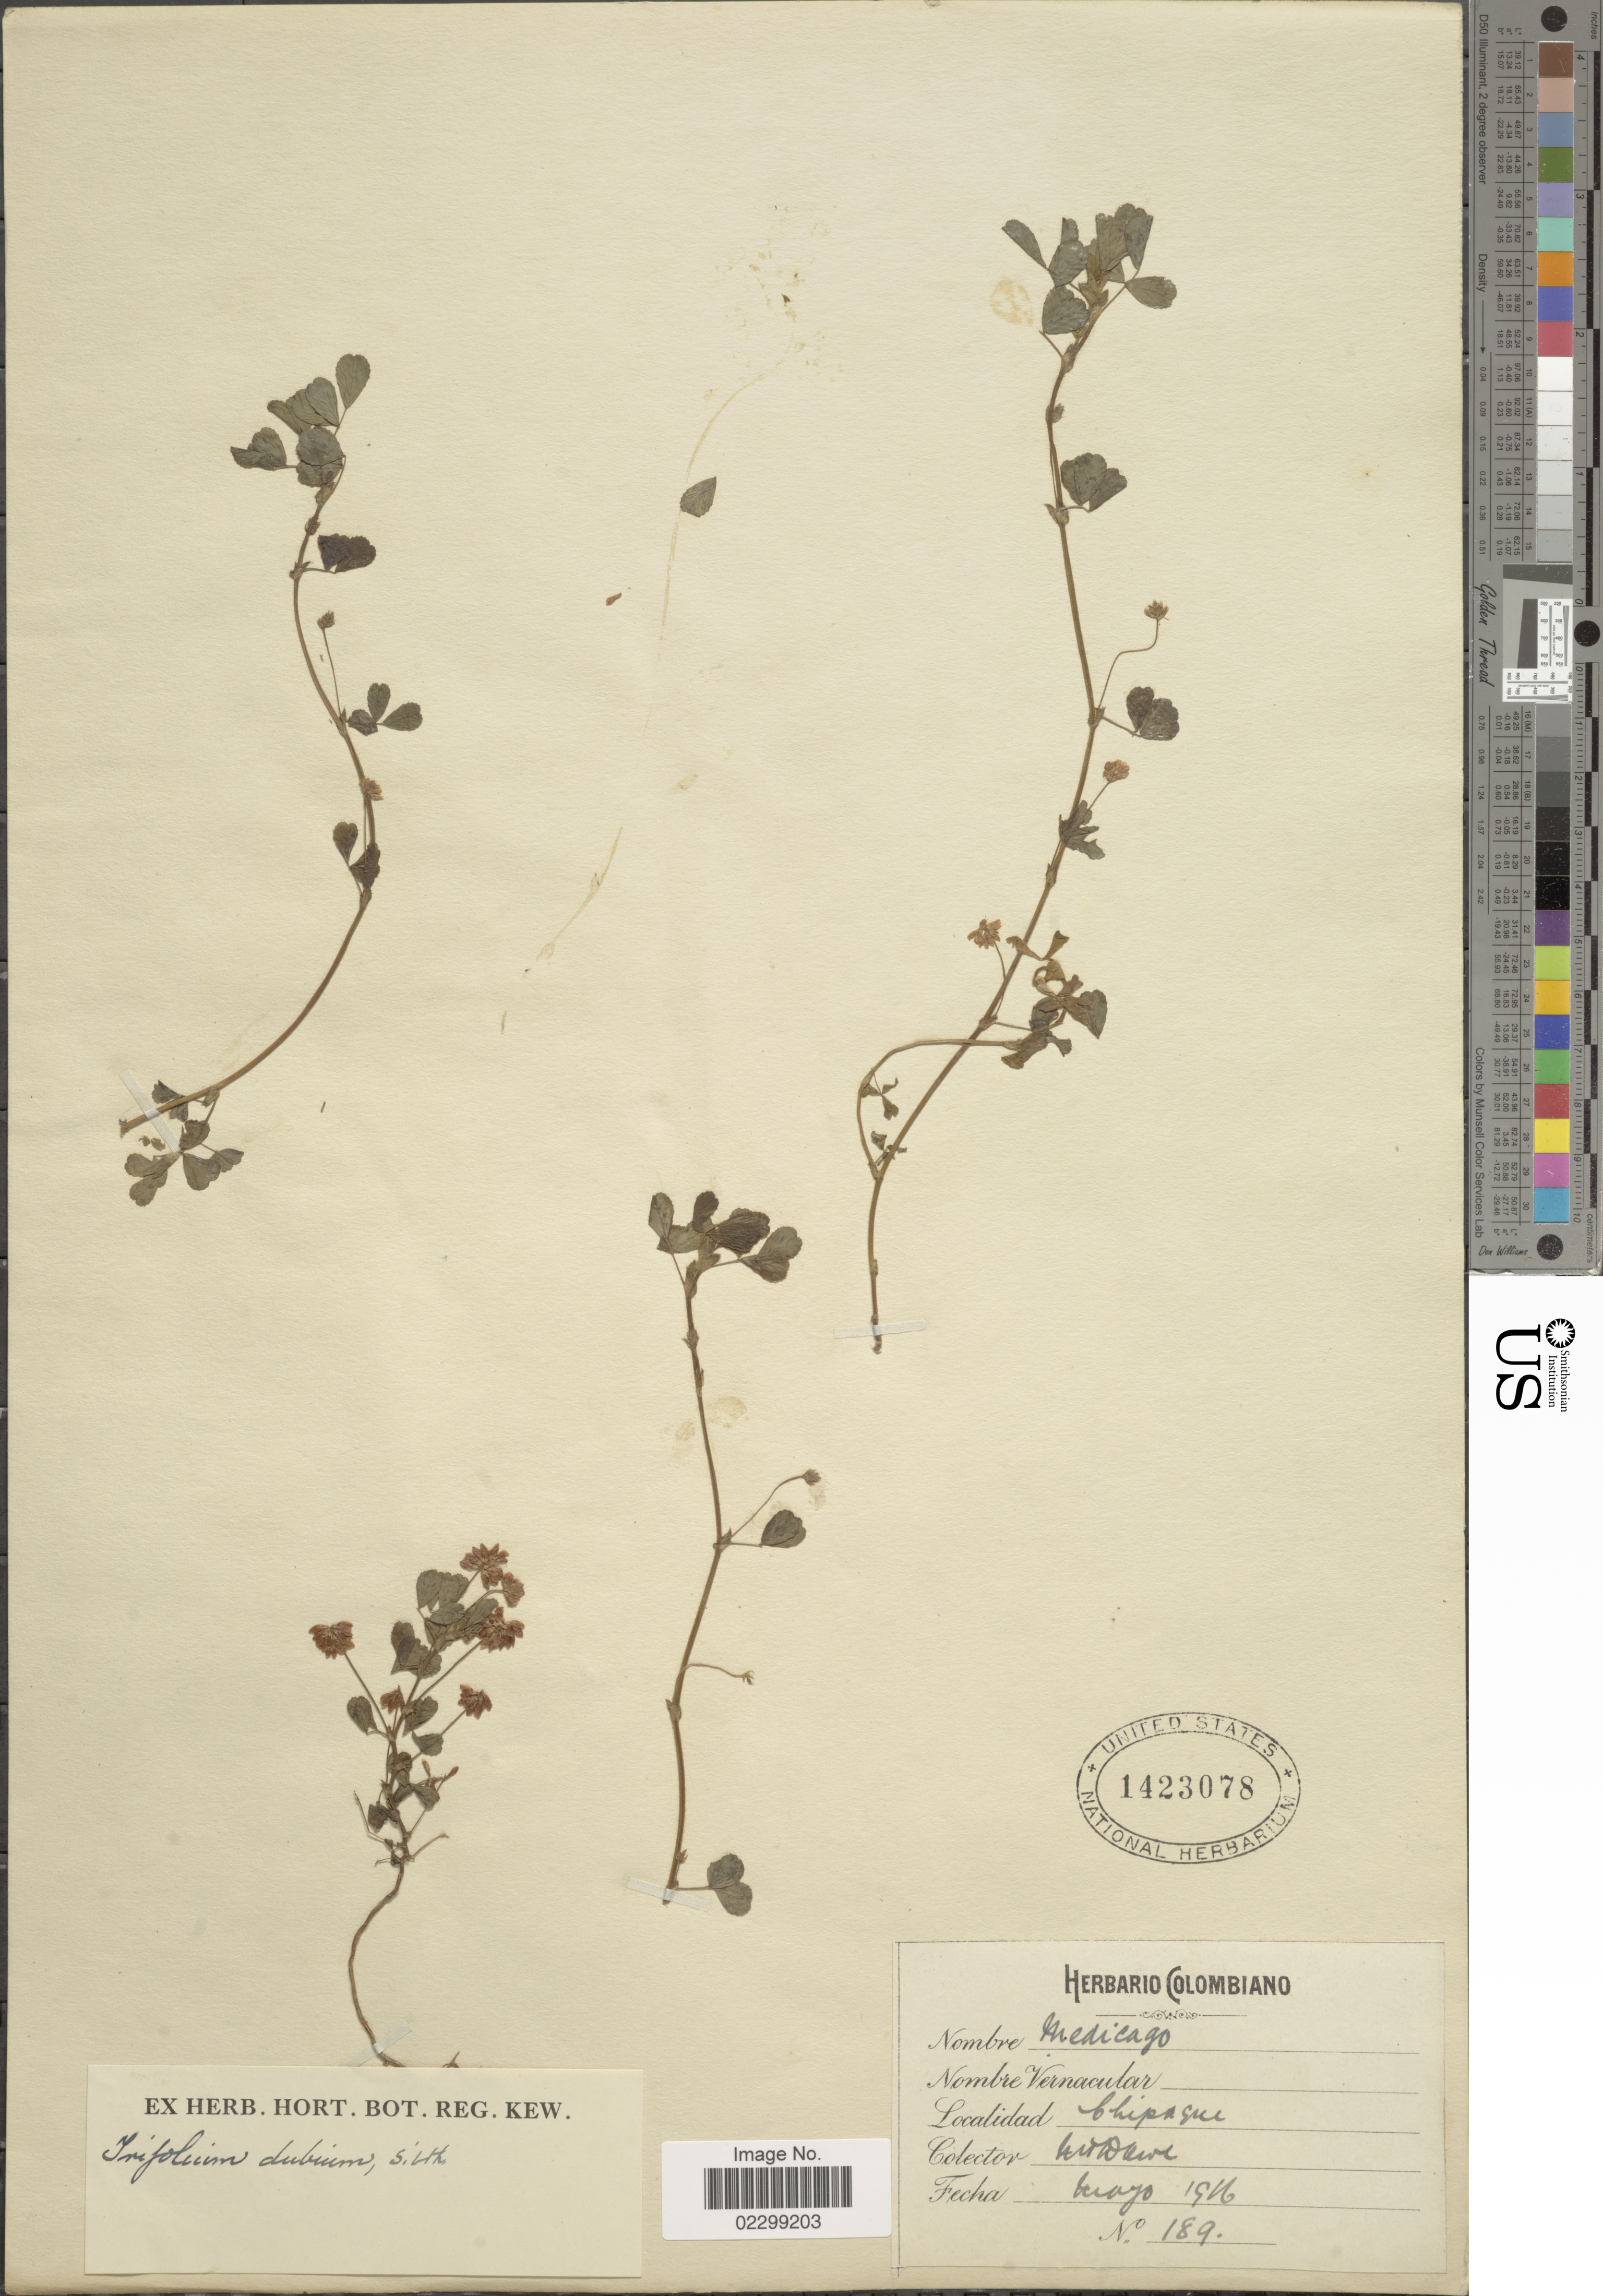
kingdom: Plantae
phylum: Tracheophyta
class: Magnoliopsida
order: Fabales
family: Fabaceae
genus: Trifolium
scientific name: Trifolium dubium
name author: Sibth.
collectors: M. T. Dawe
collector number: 189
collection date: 1916-05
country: Colombia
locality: Chipaque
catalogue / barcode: US 1423078